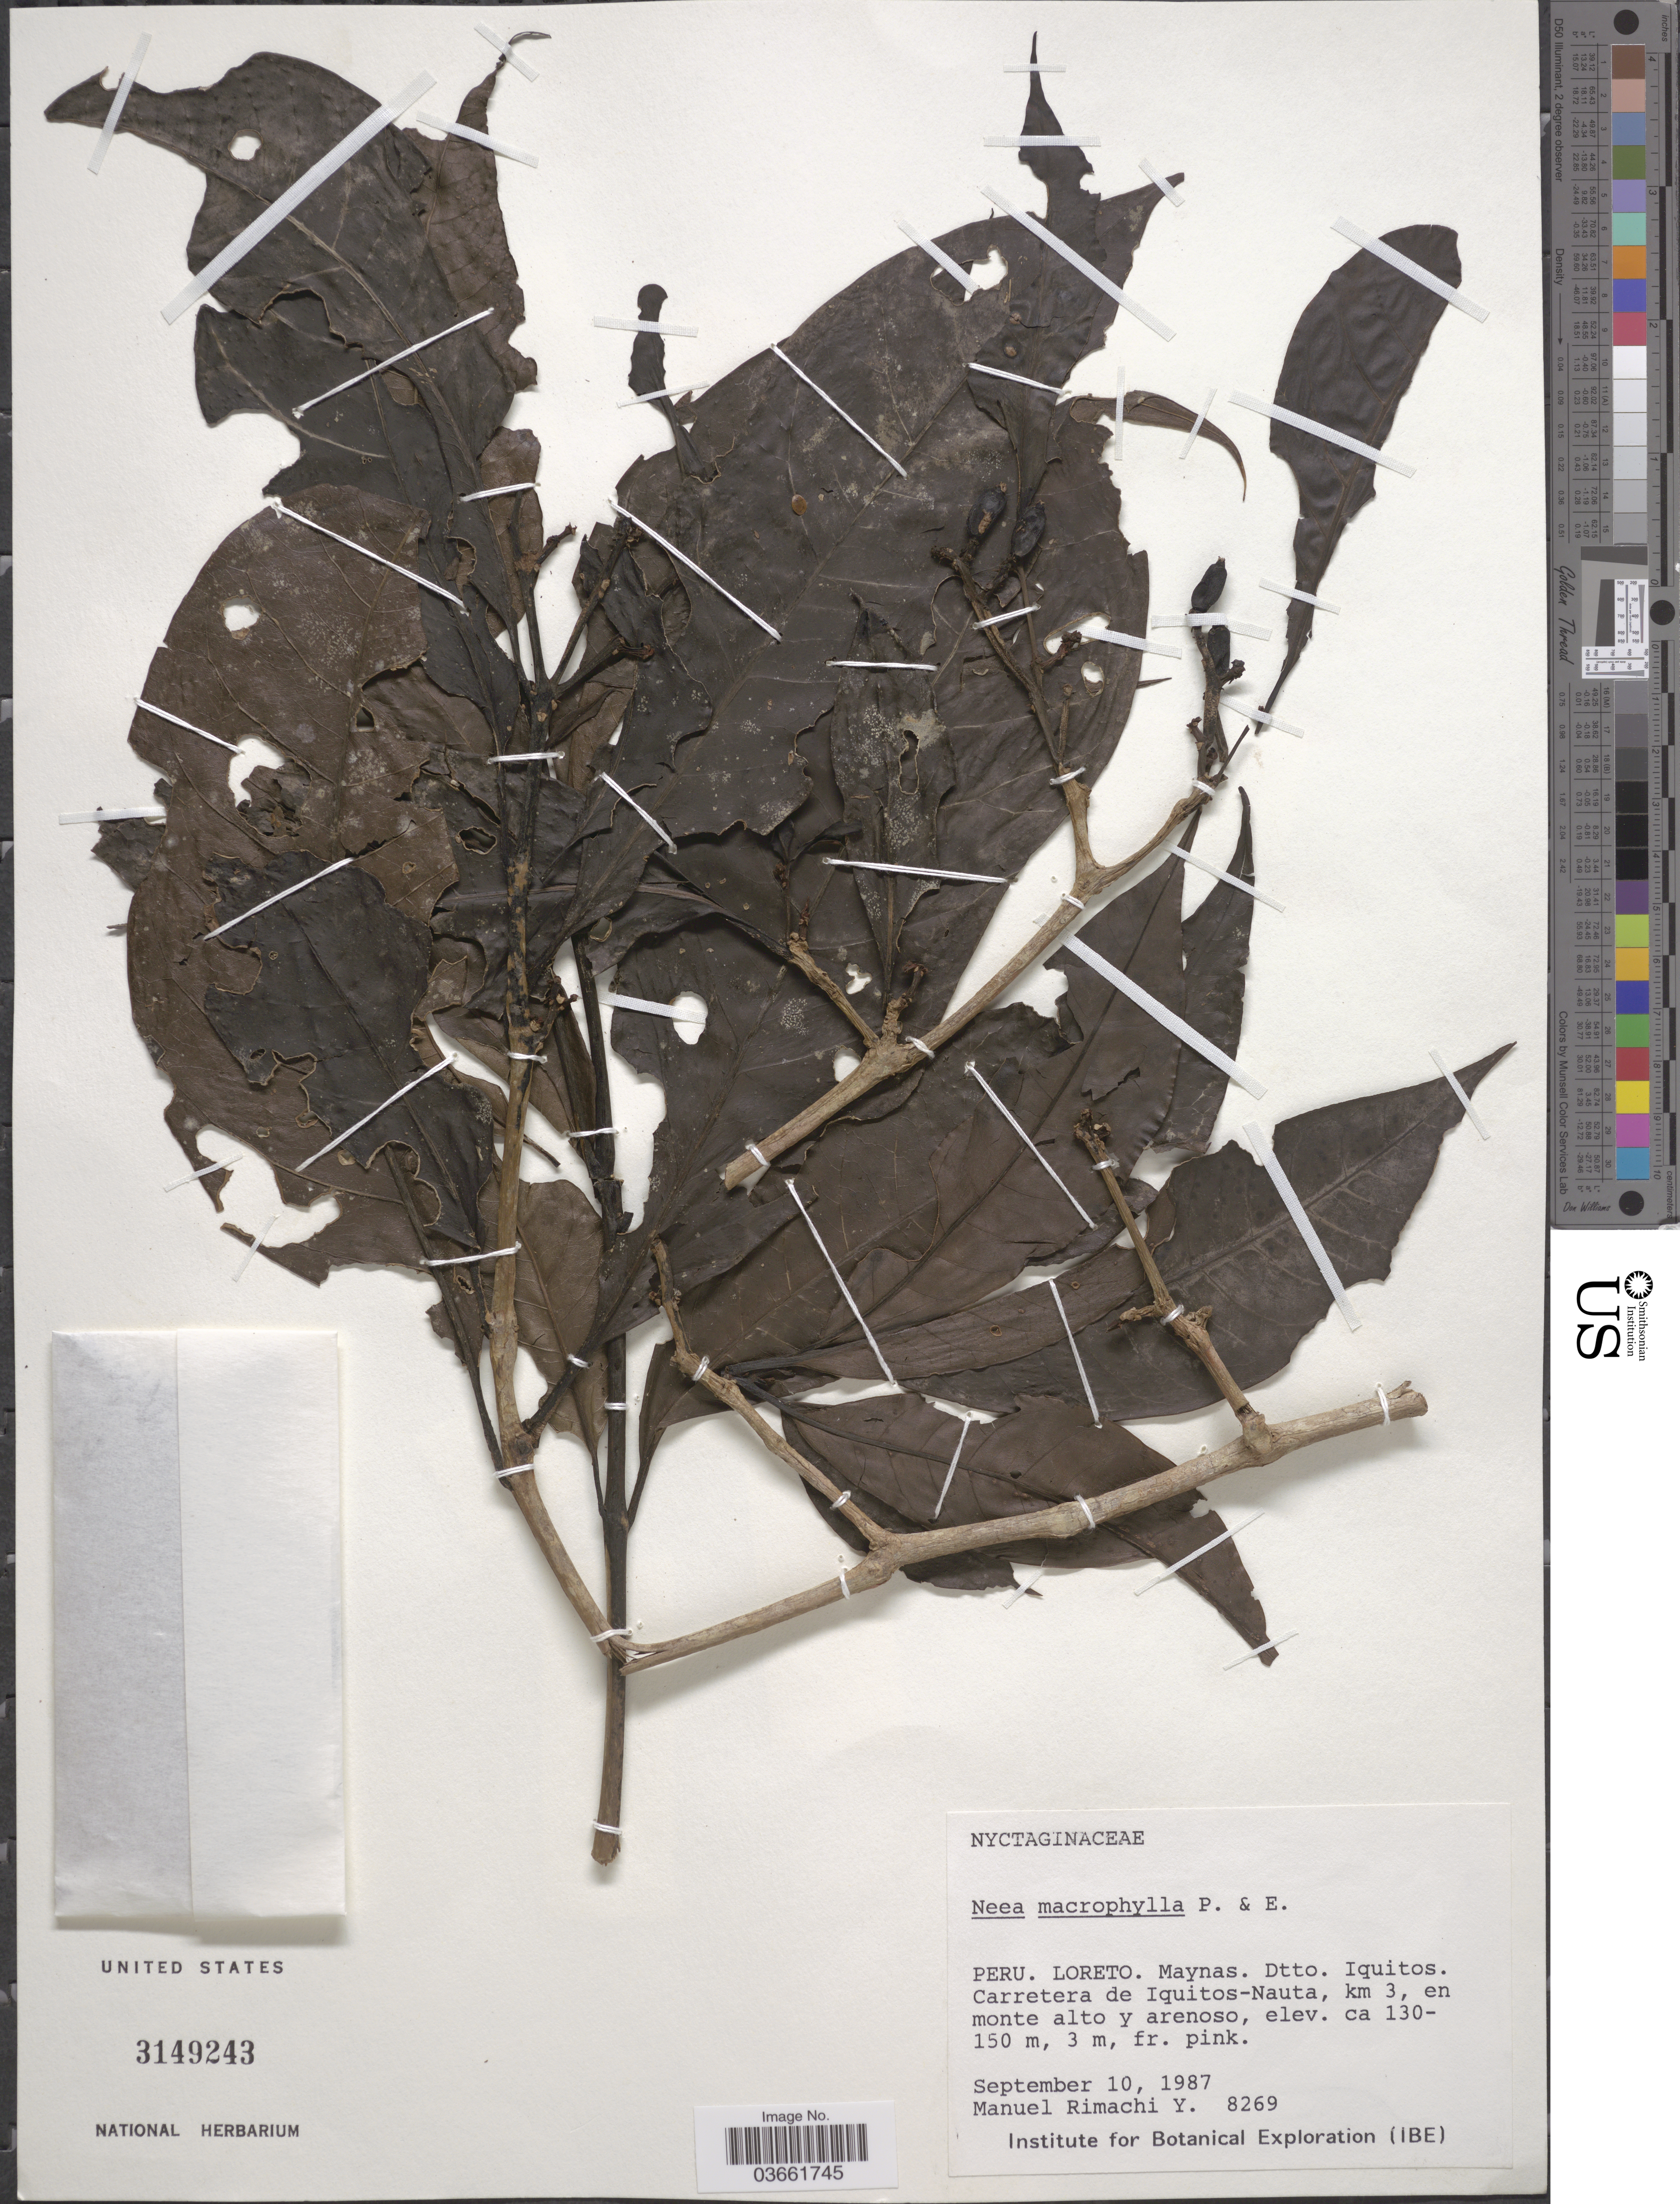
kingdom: Plantae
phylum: Tracheophyta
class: Magnoliopsida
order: Caryophyllales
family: Nyctaginaceae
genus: Neea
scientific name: Neea macrophylla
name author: Britton ex Rusby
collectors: M. Rimachi Y.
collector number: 8269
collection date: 1987-09-10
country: Peru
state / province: Loreto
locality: Maynas. Dtto. Iquitos. Carretera de Iquitos-Nauta, km 3, en monte alto y arenoso.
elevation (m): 130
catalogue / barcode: US 3149243